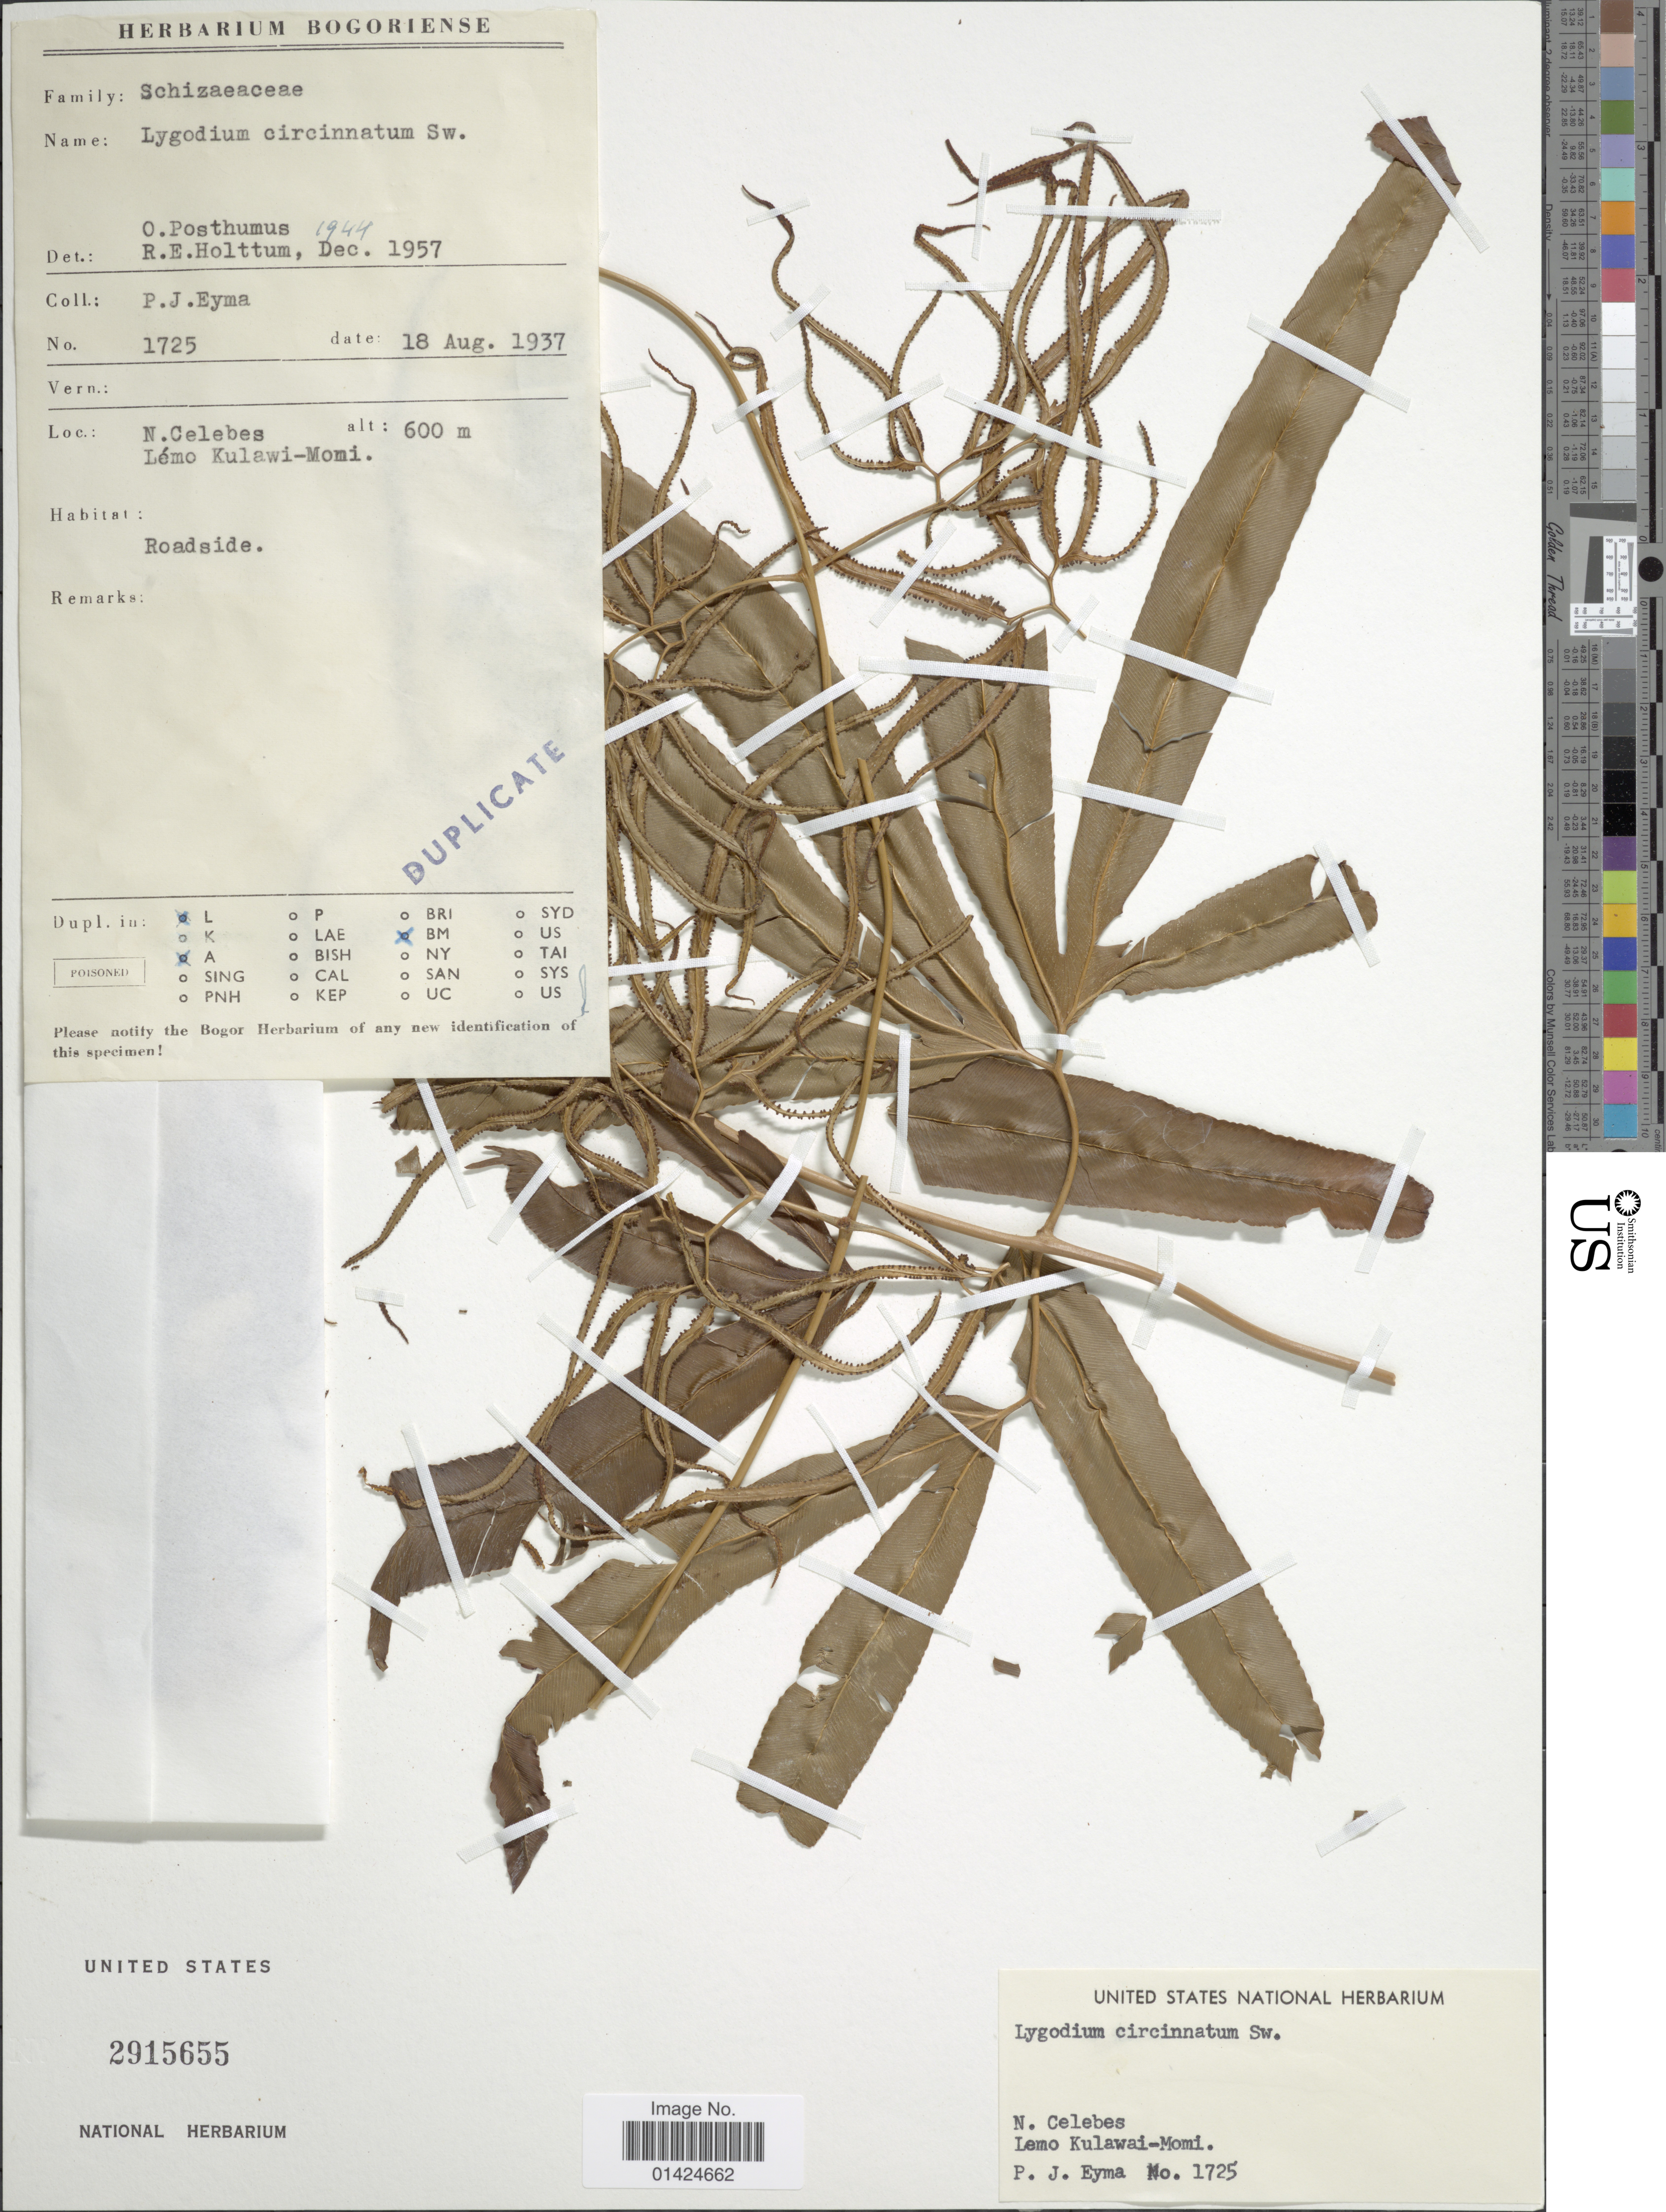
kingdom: Plantae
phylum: Tracheophyta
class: Polypodiopsida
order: Schizaeales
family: Lygodiaceae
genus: Lygodium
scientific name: Lygodium circinnatum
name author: (Burm. f.) Sw.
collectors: P. J. Eyma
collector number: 1725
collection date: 1937-08-18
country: Indonesia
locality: N. Celebes. Lemo Kulawai-Momi.Roadside.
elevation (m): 600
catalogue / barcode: US 2915655